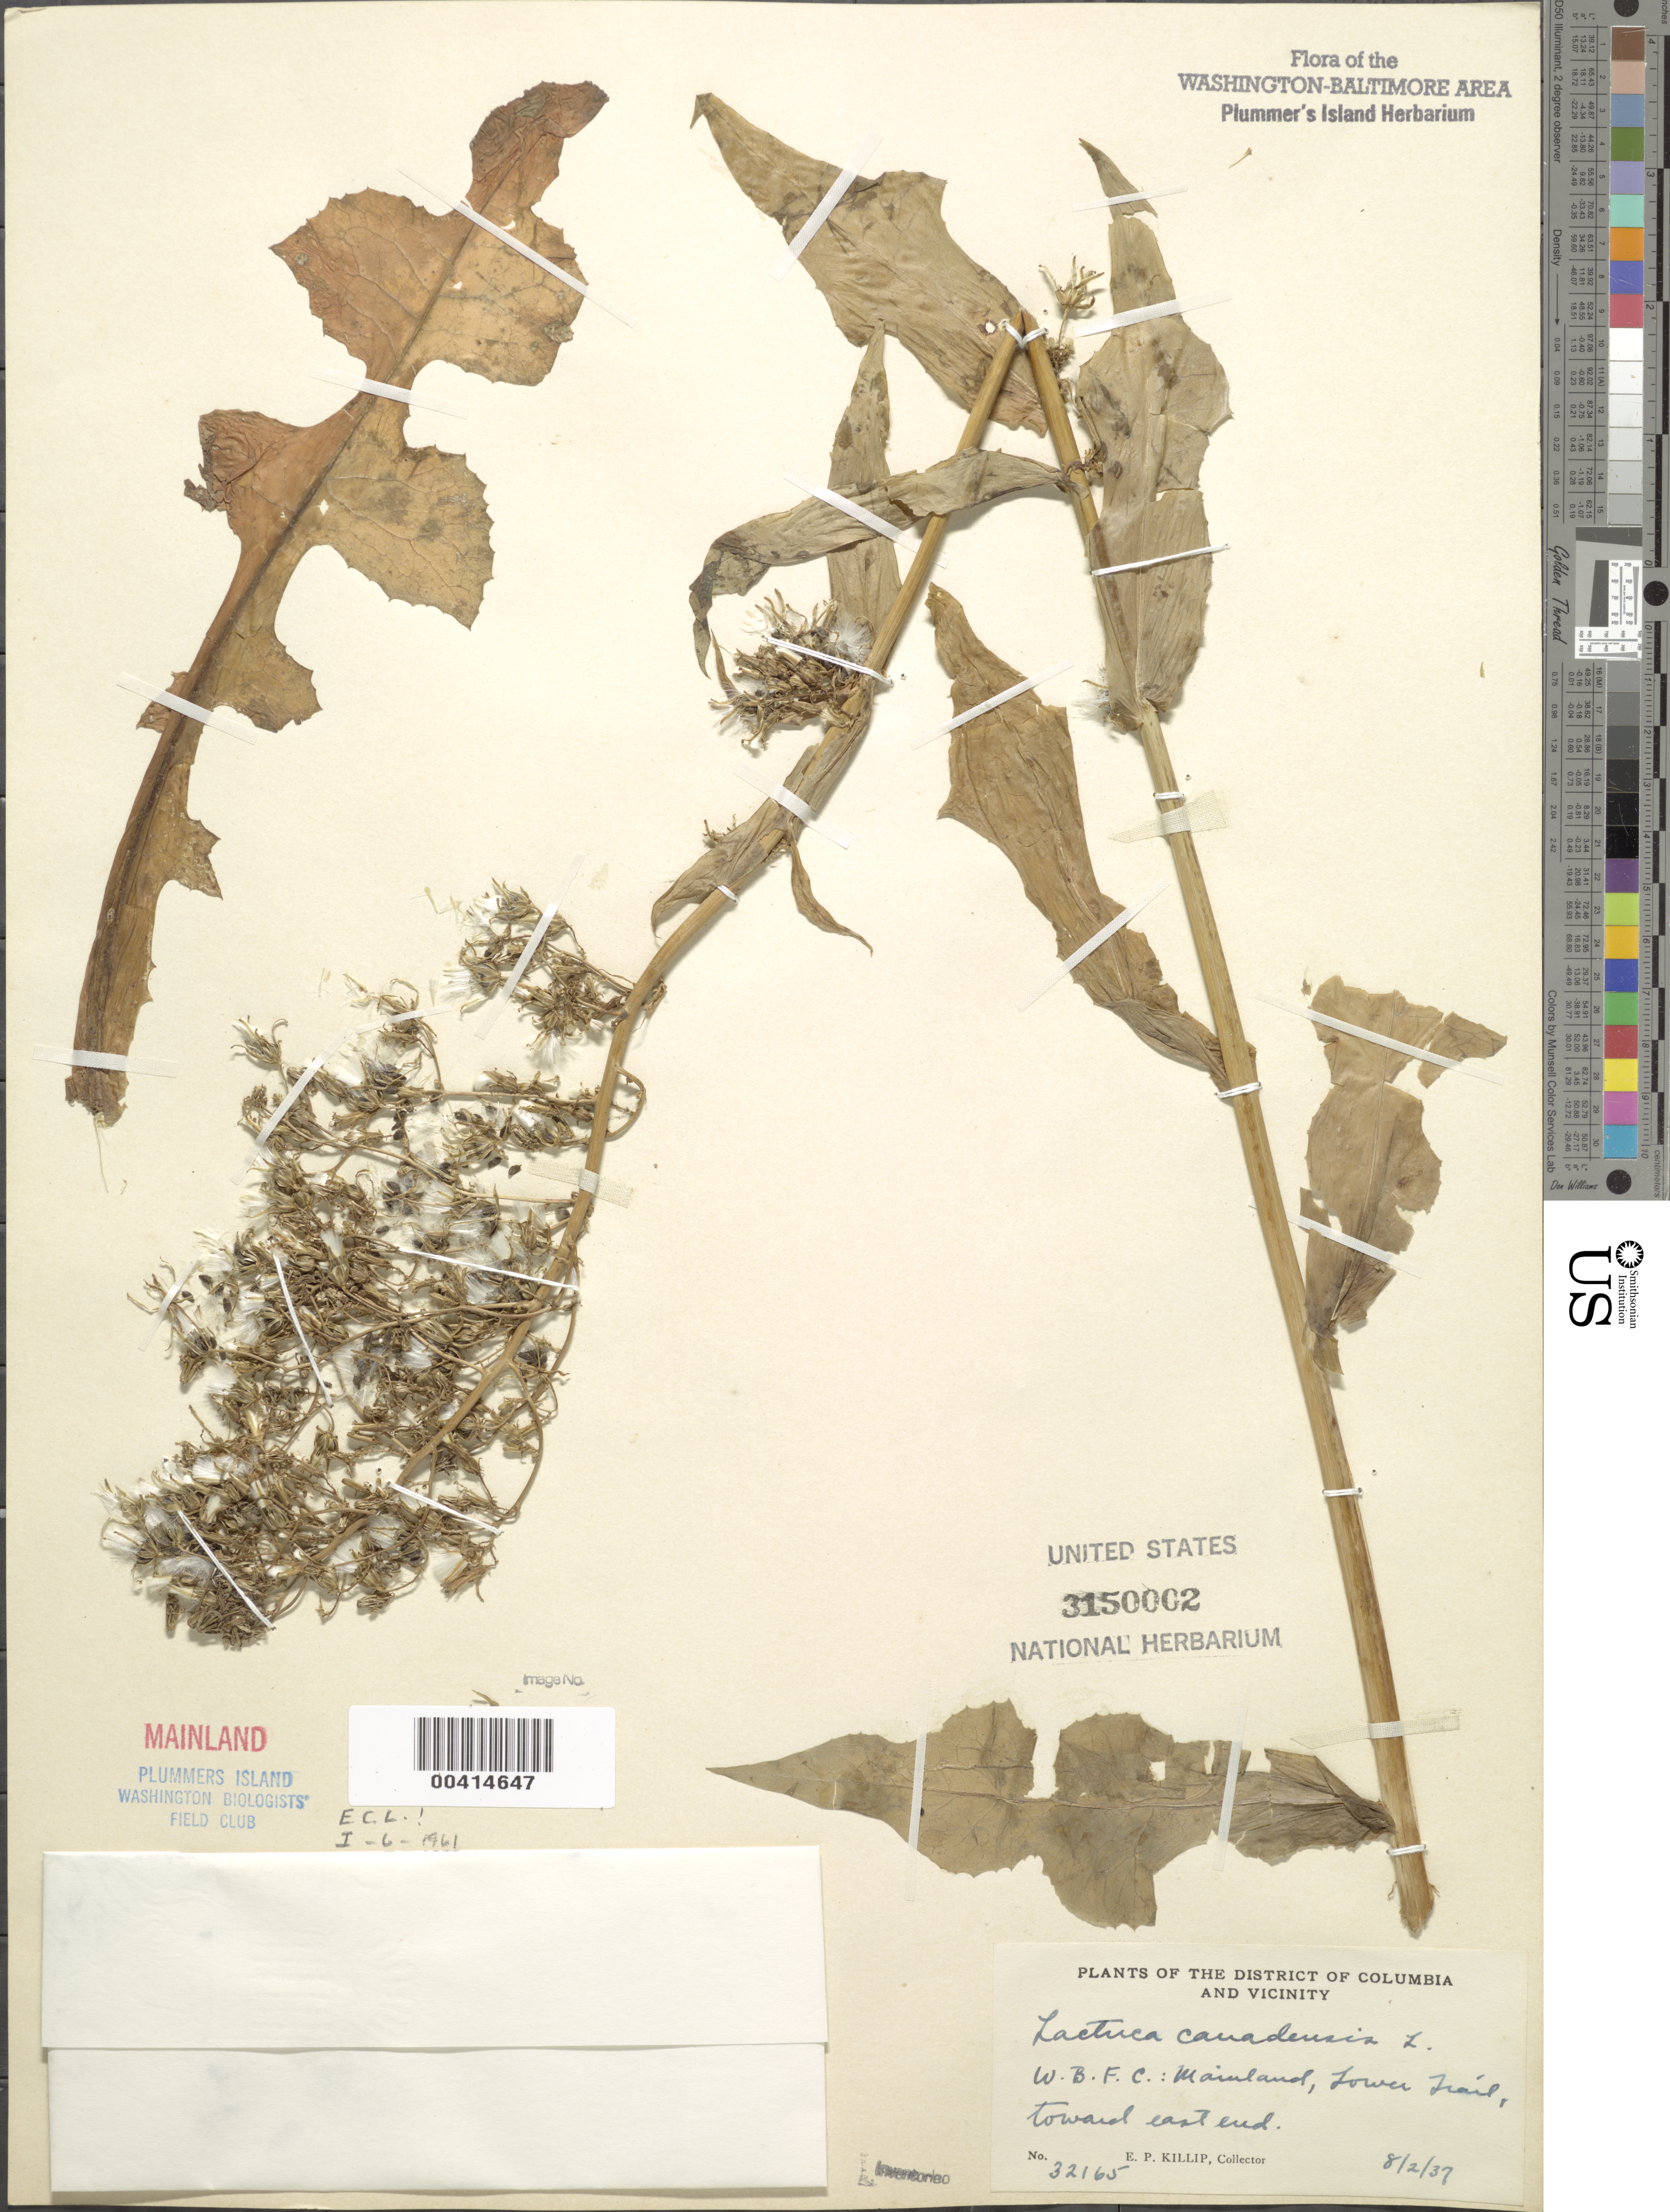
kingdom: Plantae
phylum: Tracheophyta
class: Magnoliopsida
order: Asterales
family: Asteraceae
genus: Lactuca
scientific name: Lactuca canadensis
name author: L.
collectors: E. P. Killip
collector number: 32165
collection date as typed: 02 Aug 1937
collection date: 1937-08-02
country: United States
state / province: Maryland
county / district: Montgomery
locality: Plummer's Island; mainland, lower trail towards east end C. & O. Canal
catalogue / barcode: US 3150002